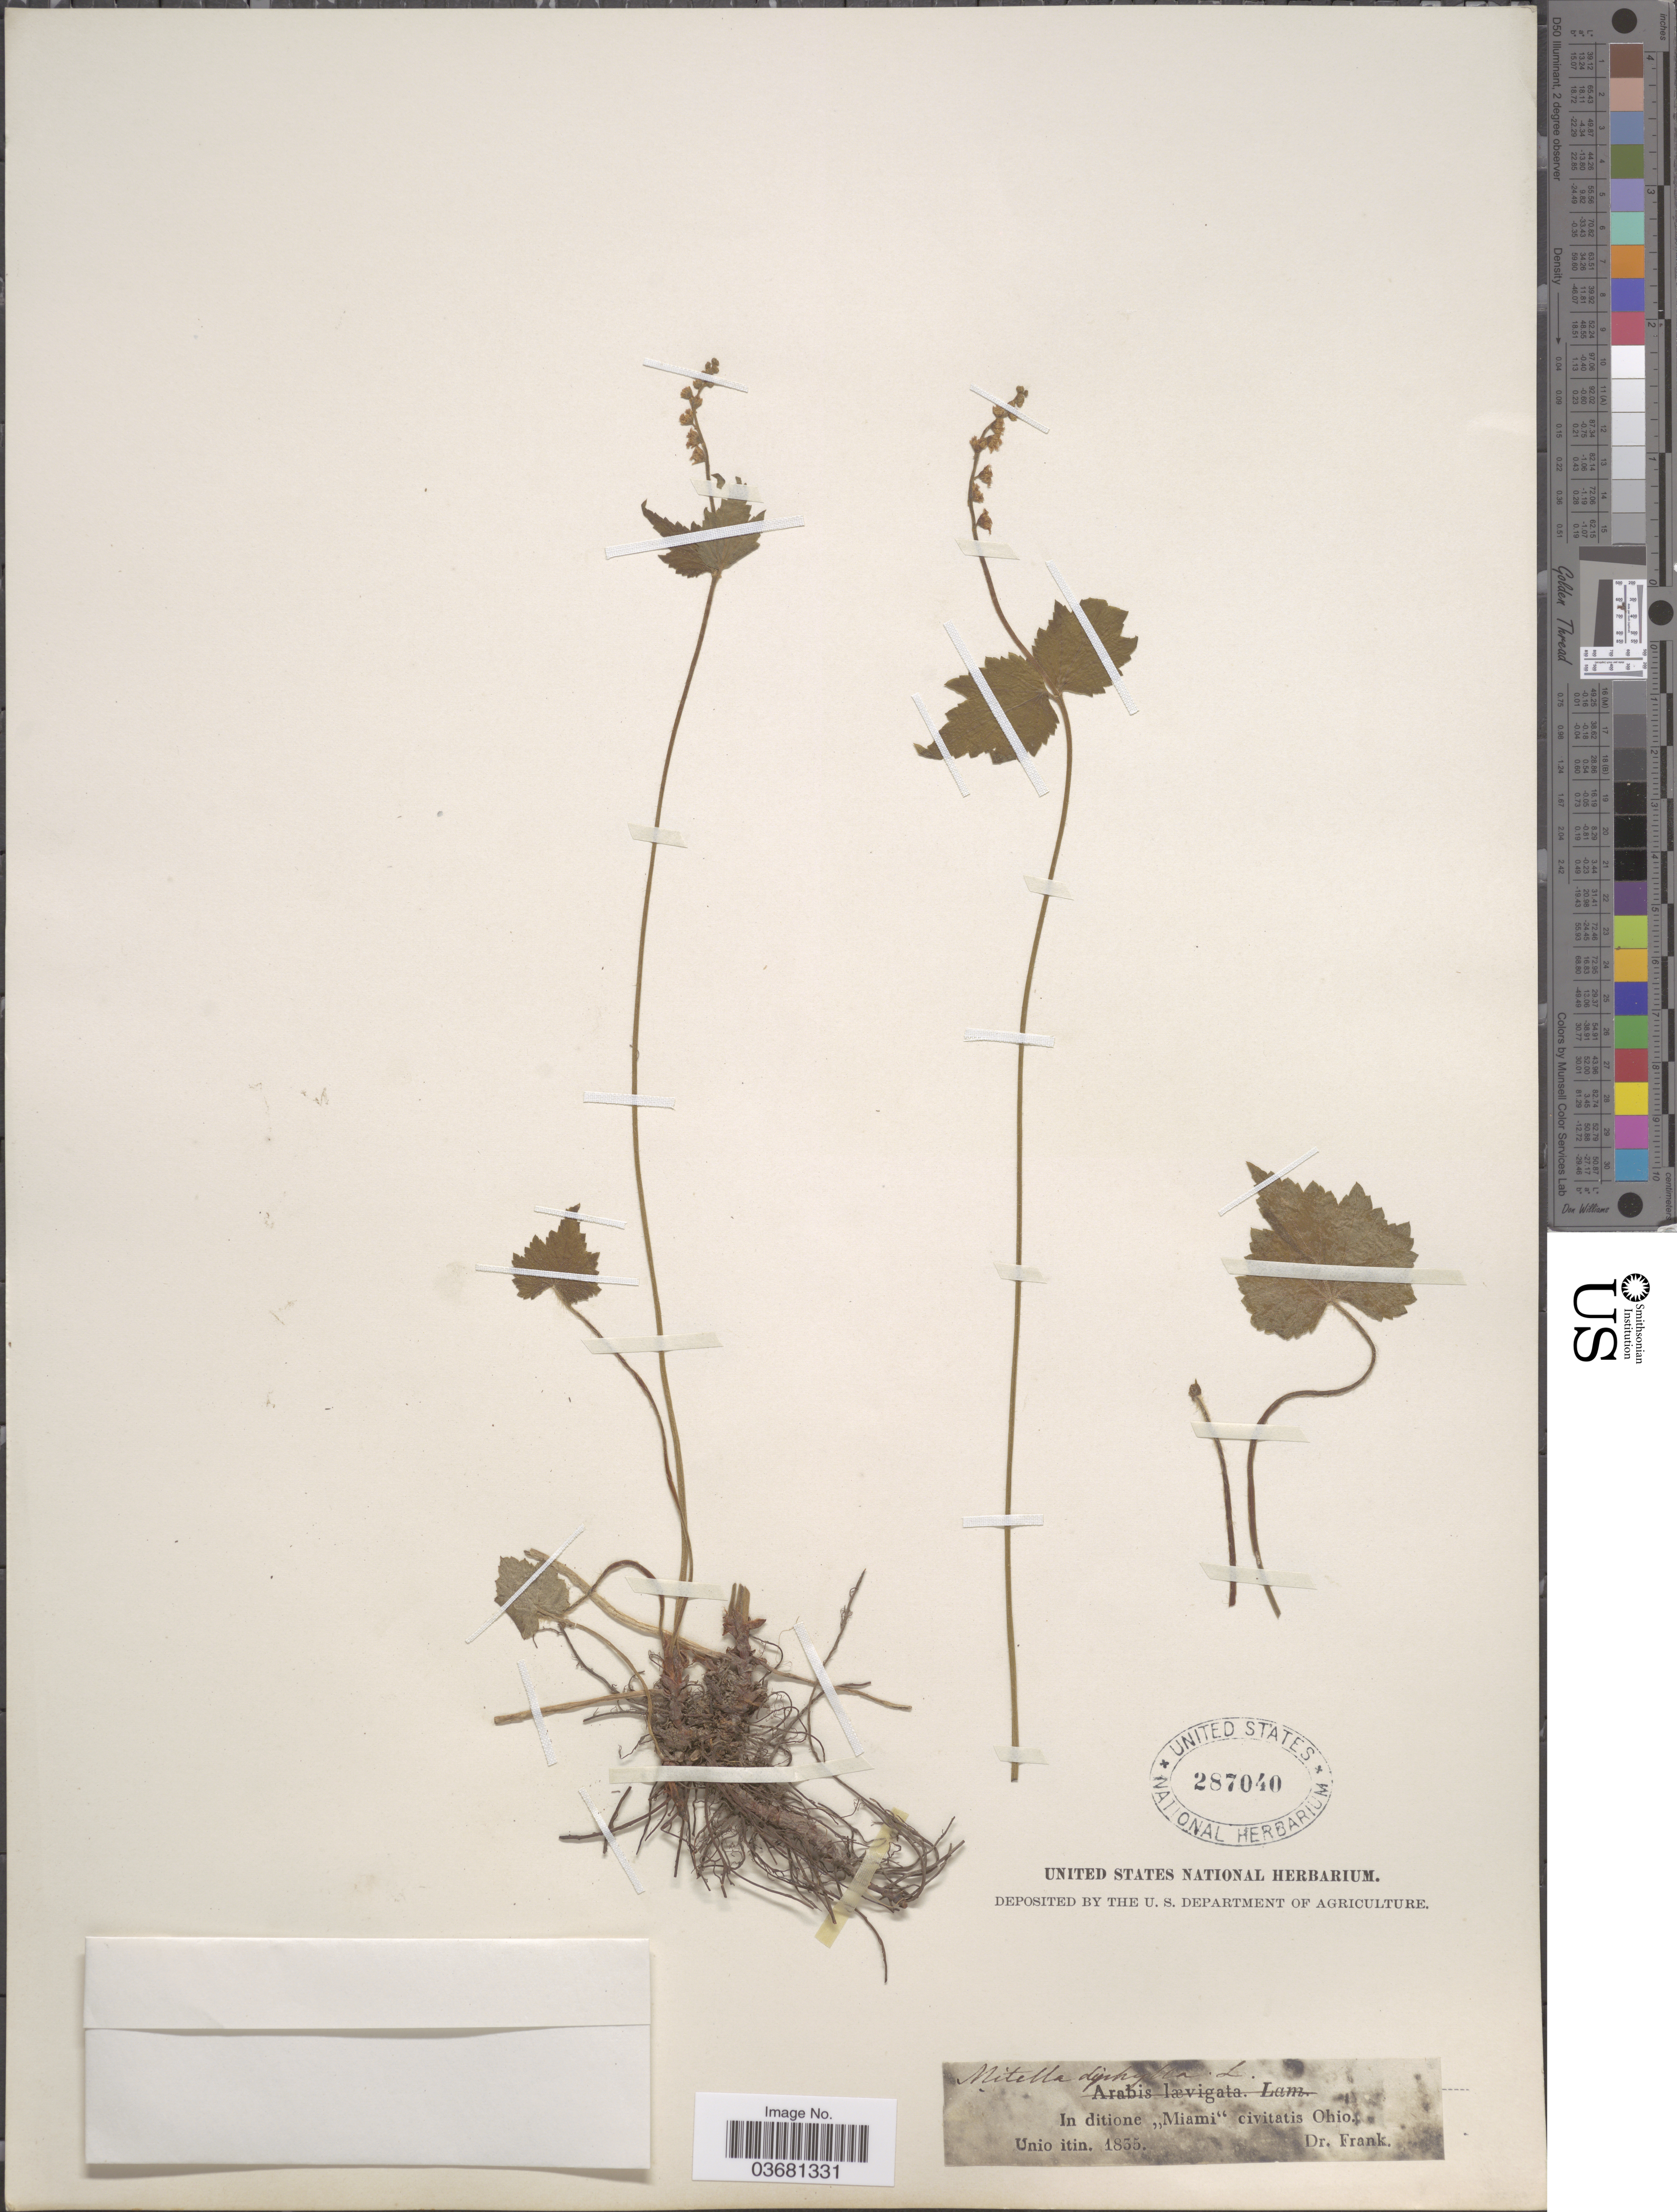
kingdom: Plantae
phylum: Tracheophyta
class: Magnoliopsida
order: Saxifragales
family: Saxifragaceae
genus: Mitella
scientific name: Mitella diphylla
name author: L.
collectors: D. Frank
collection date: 1835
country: United States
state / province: Ohio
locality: In ditione "Miami" civitatis Ohio.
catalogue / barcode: US 287040